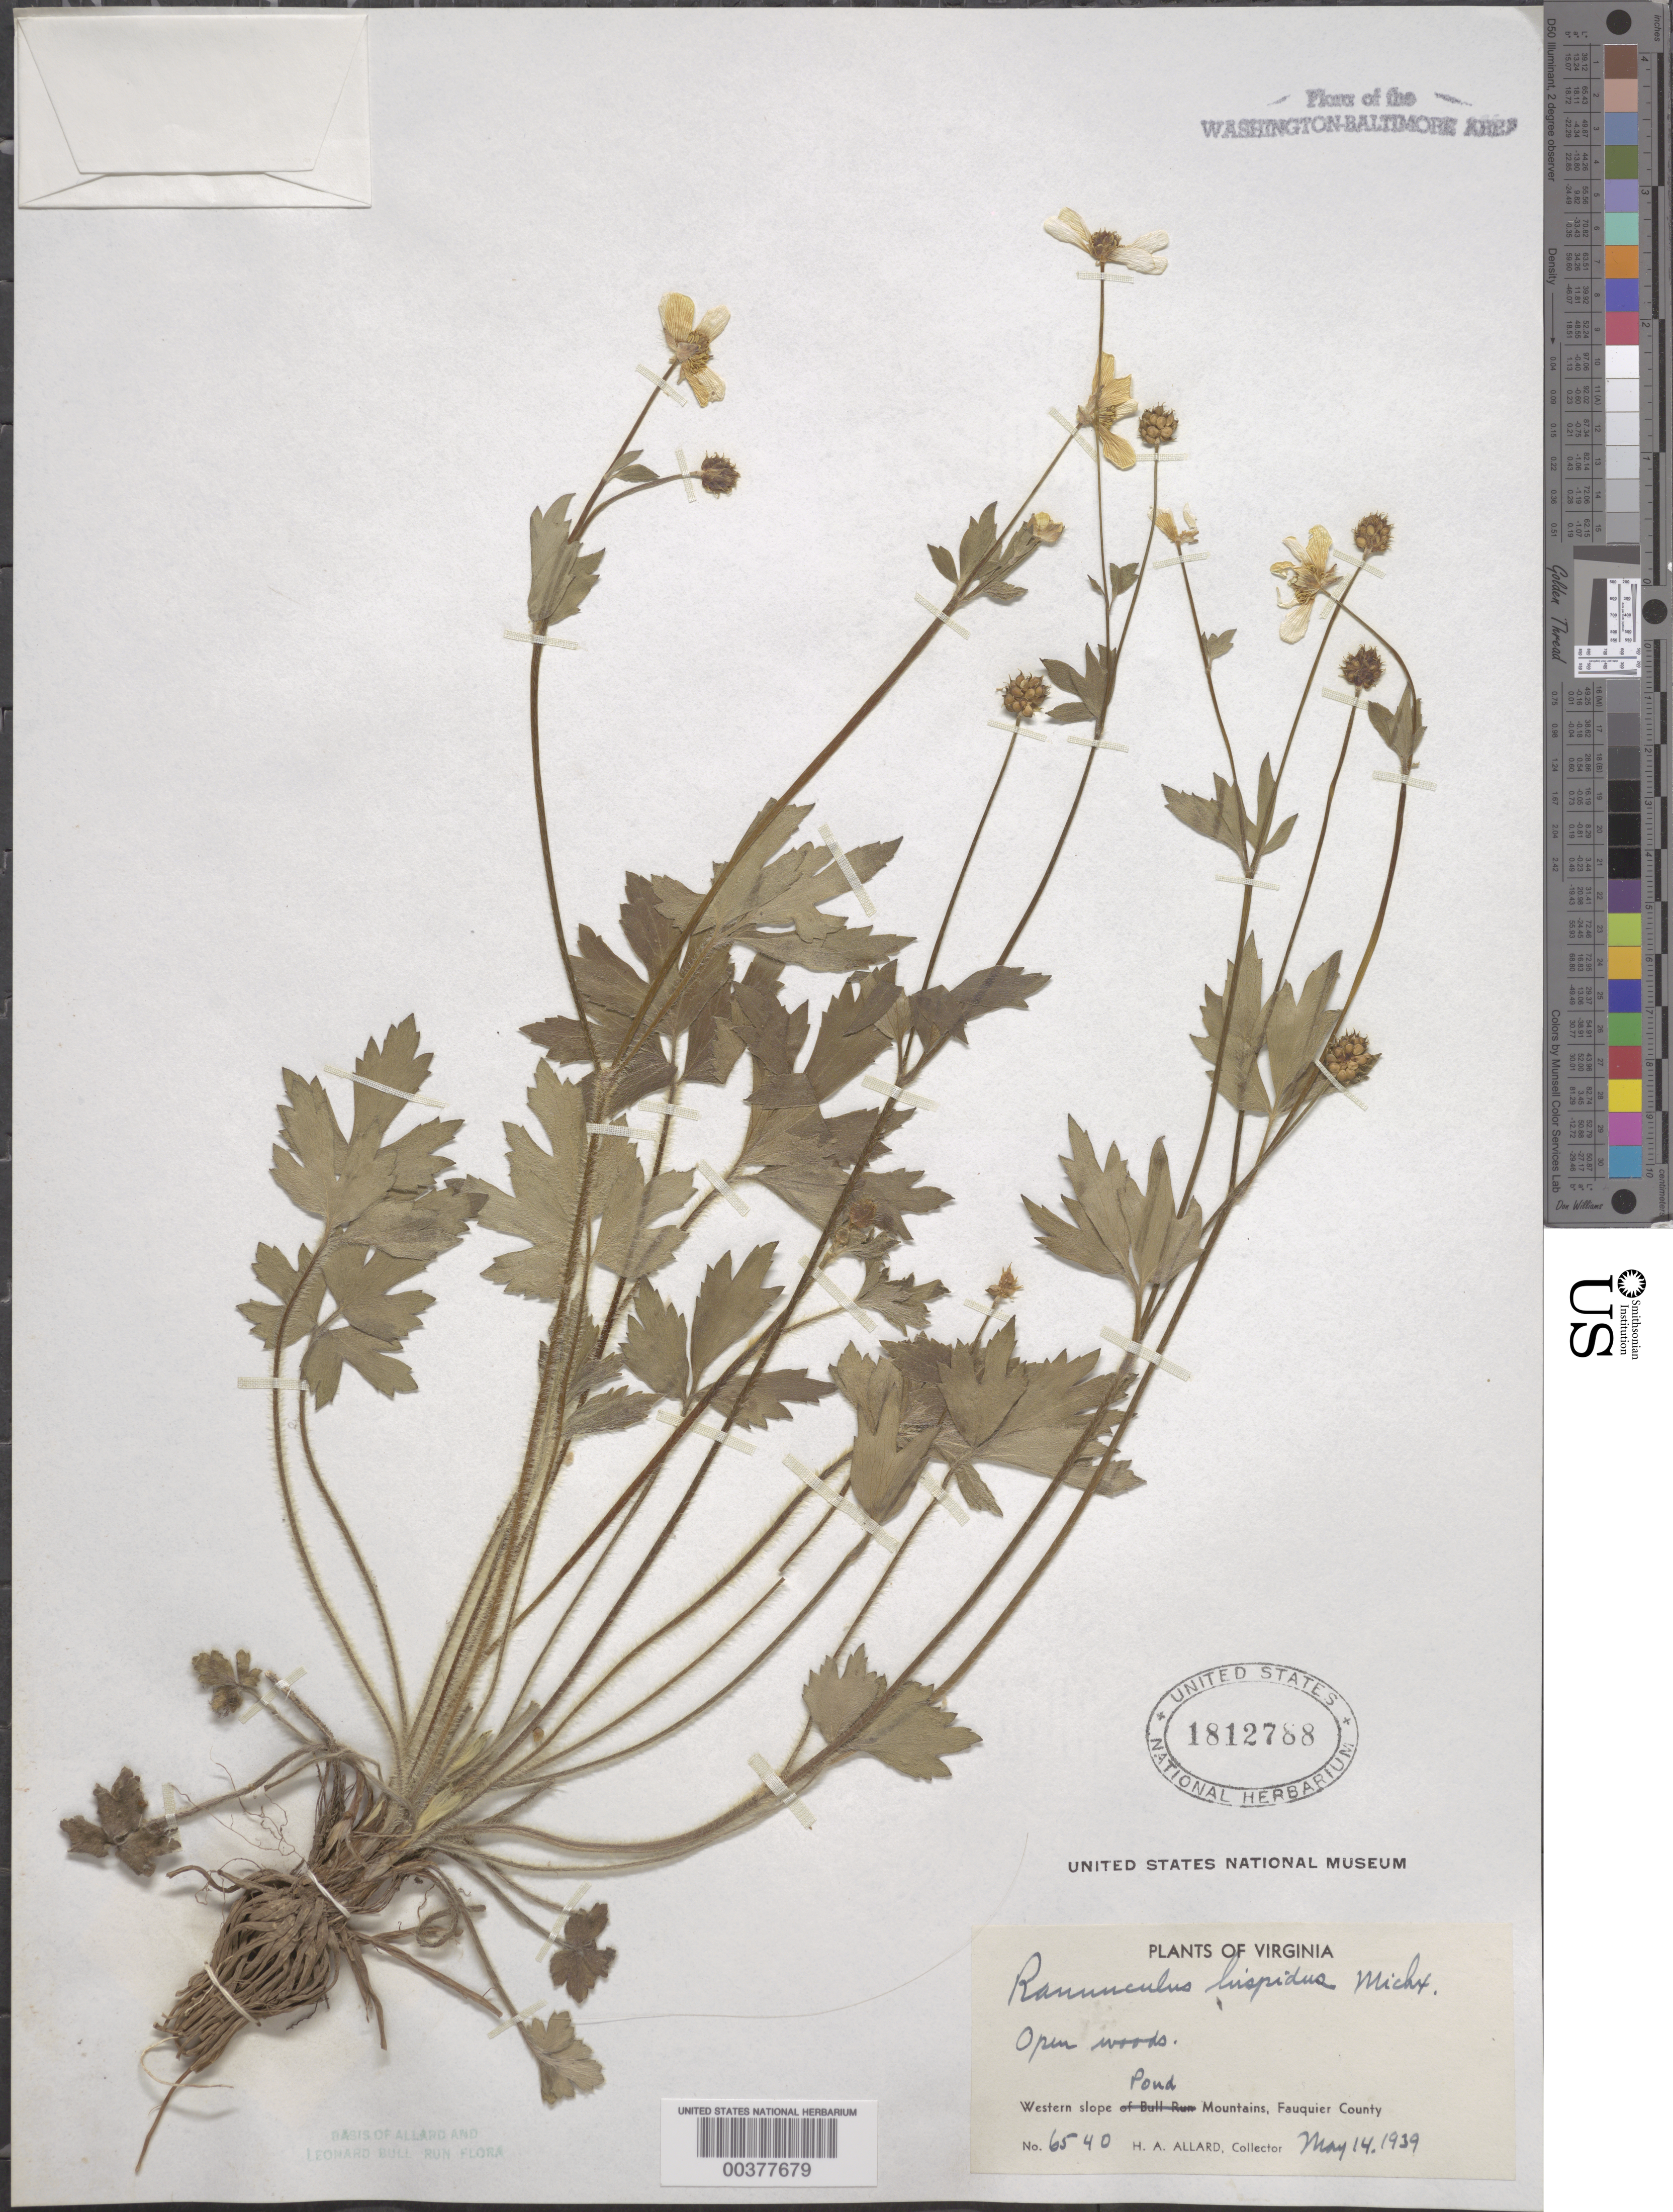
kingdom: Plantae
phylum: Tracheophyta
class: Magnoliopsida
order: Ranunculales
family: Ranunculaceae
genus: Ranunculus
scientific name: Ranunculus hispidus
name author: Michx.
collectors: H. A. Allard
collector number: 6540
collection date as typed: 14 May 1939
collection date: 1939-05-14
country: United States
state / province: Virginia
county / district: Fauquier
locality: Pond Mountains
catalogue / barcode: US 1812788